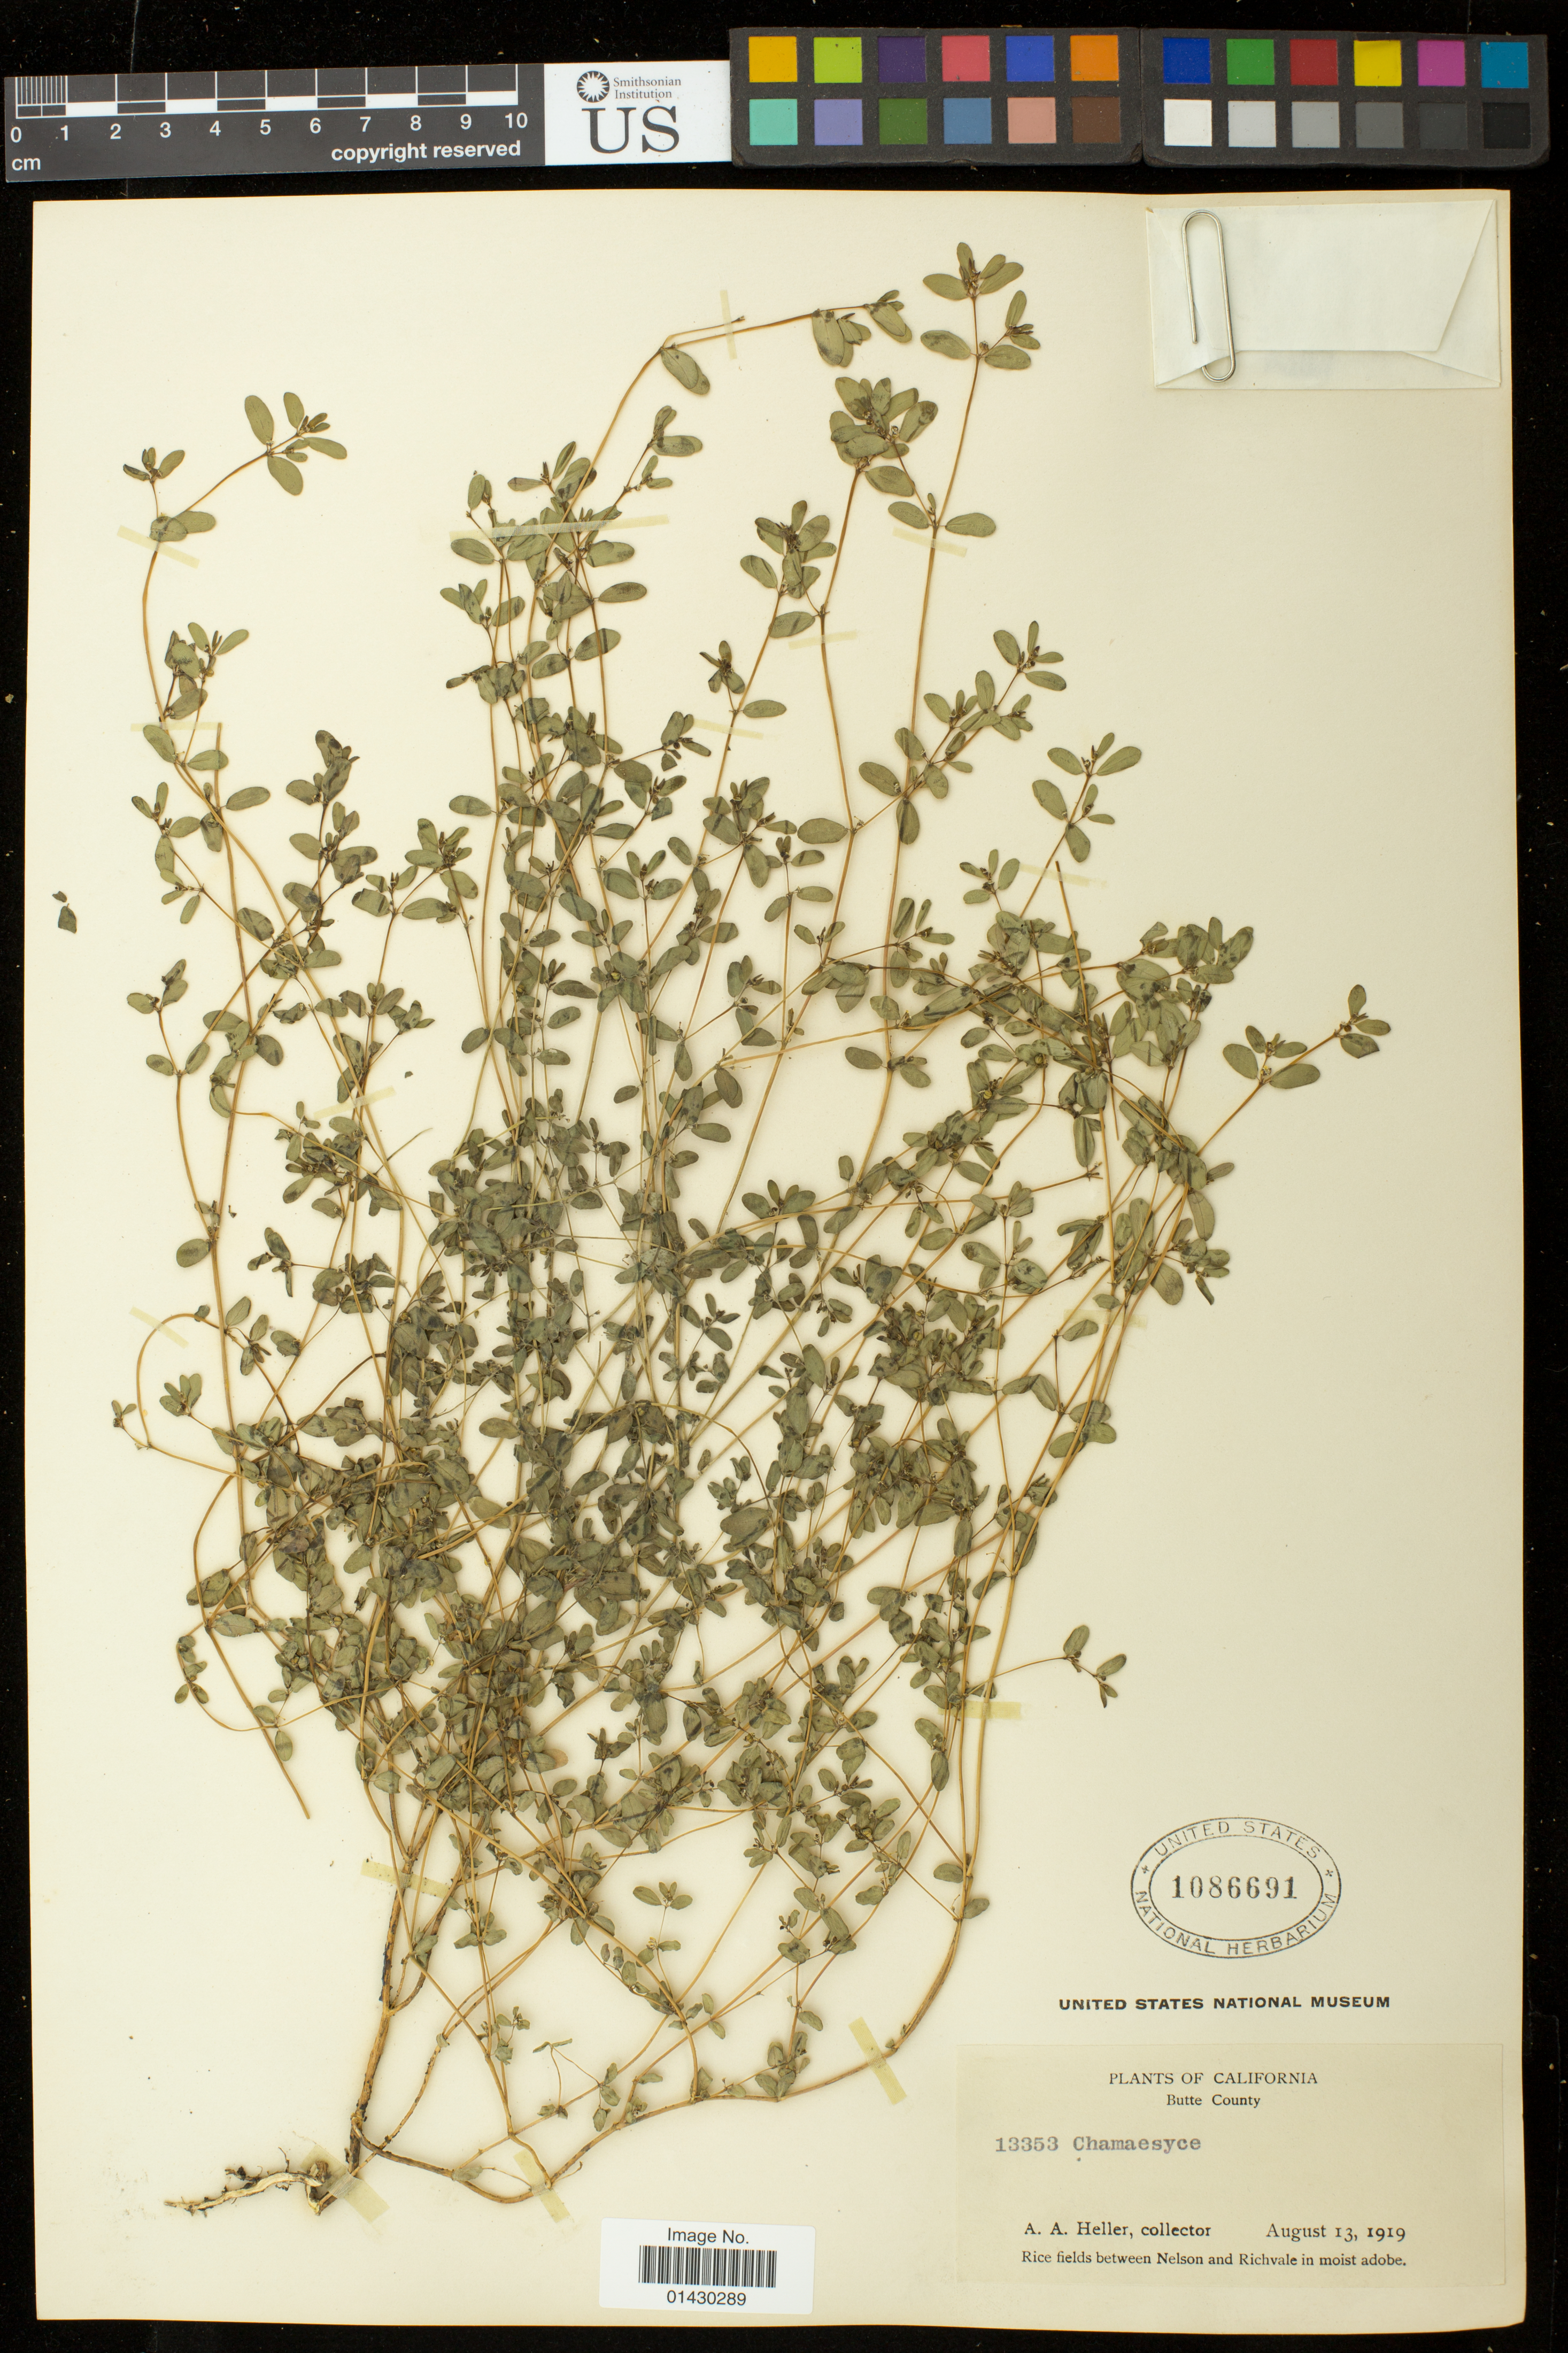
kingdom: Plantae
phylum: Tracheophyta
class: Magnoliopsida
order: Malpighiales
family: Euphorbiaceae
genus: Euphorbia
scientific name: Euphorbia serpillifolia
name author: Pers.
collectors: A. A. Heller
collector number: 13353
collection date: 1919-08-13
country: United States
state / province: California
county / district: Butte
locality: Between Nelson and Richvale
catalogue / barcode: US 1086691